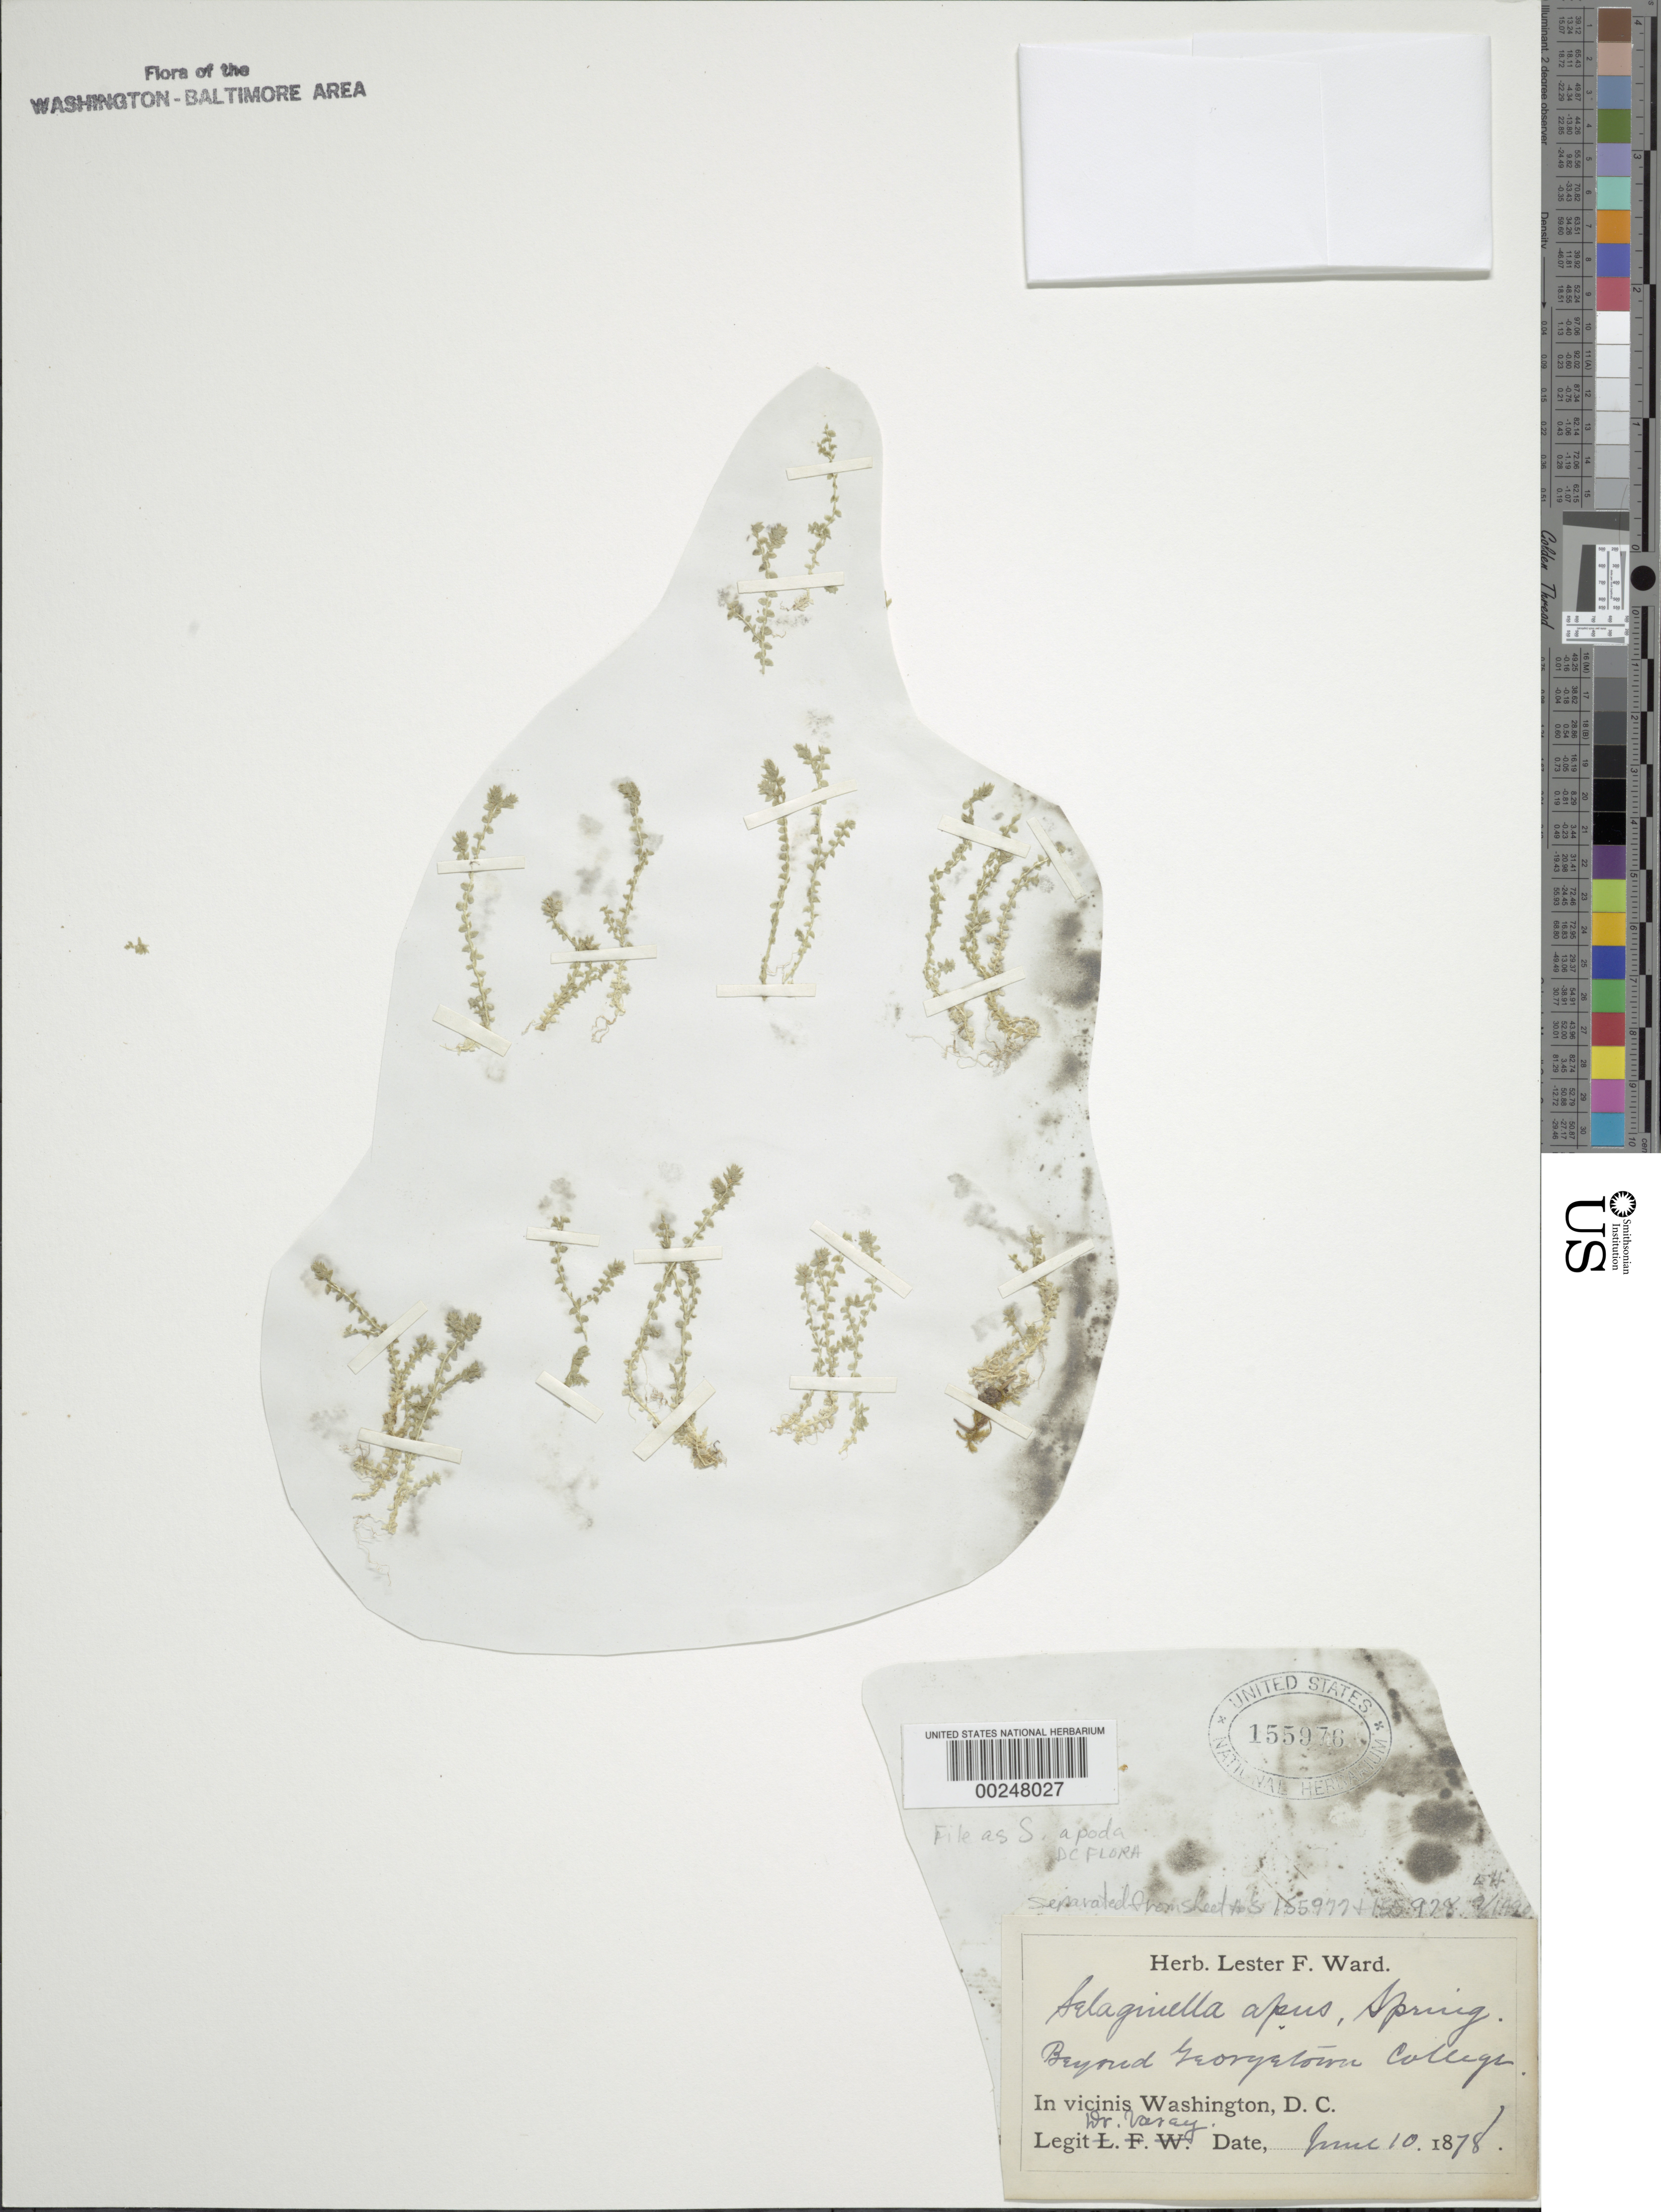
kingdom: Plantae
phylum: Tracheophyta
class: Lycopodiopsida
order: Selaginellales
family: Selaginellaceae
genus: Selaginella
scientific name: Selaginella apus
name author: Spring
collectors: G. Vasey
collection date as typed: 10 Jun 1878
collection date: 1878-06-10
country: United States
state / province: District of Columbia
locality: Beyond Georgetown College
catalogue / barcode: US 155976